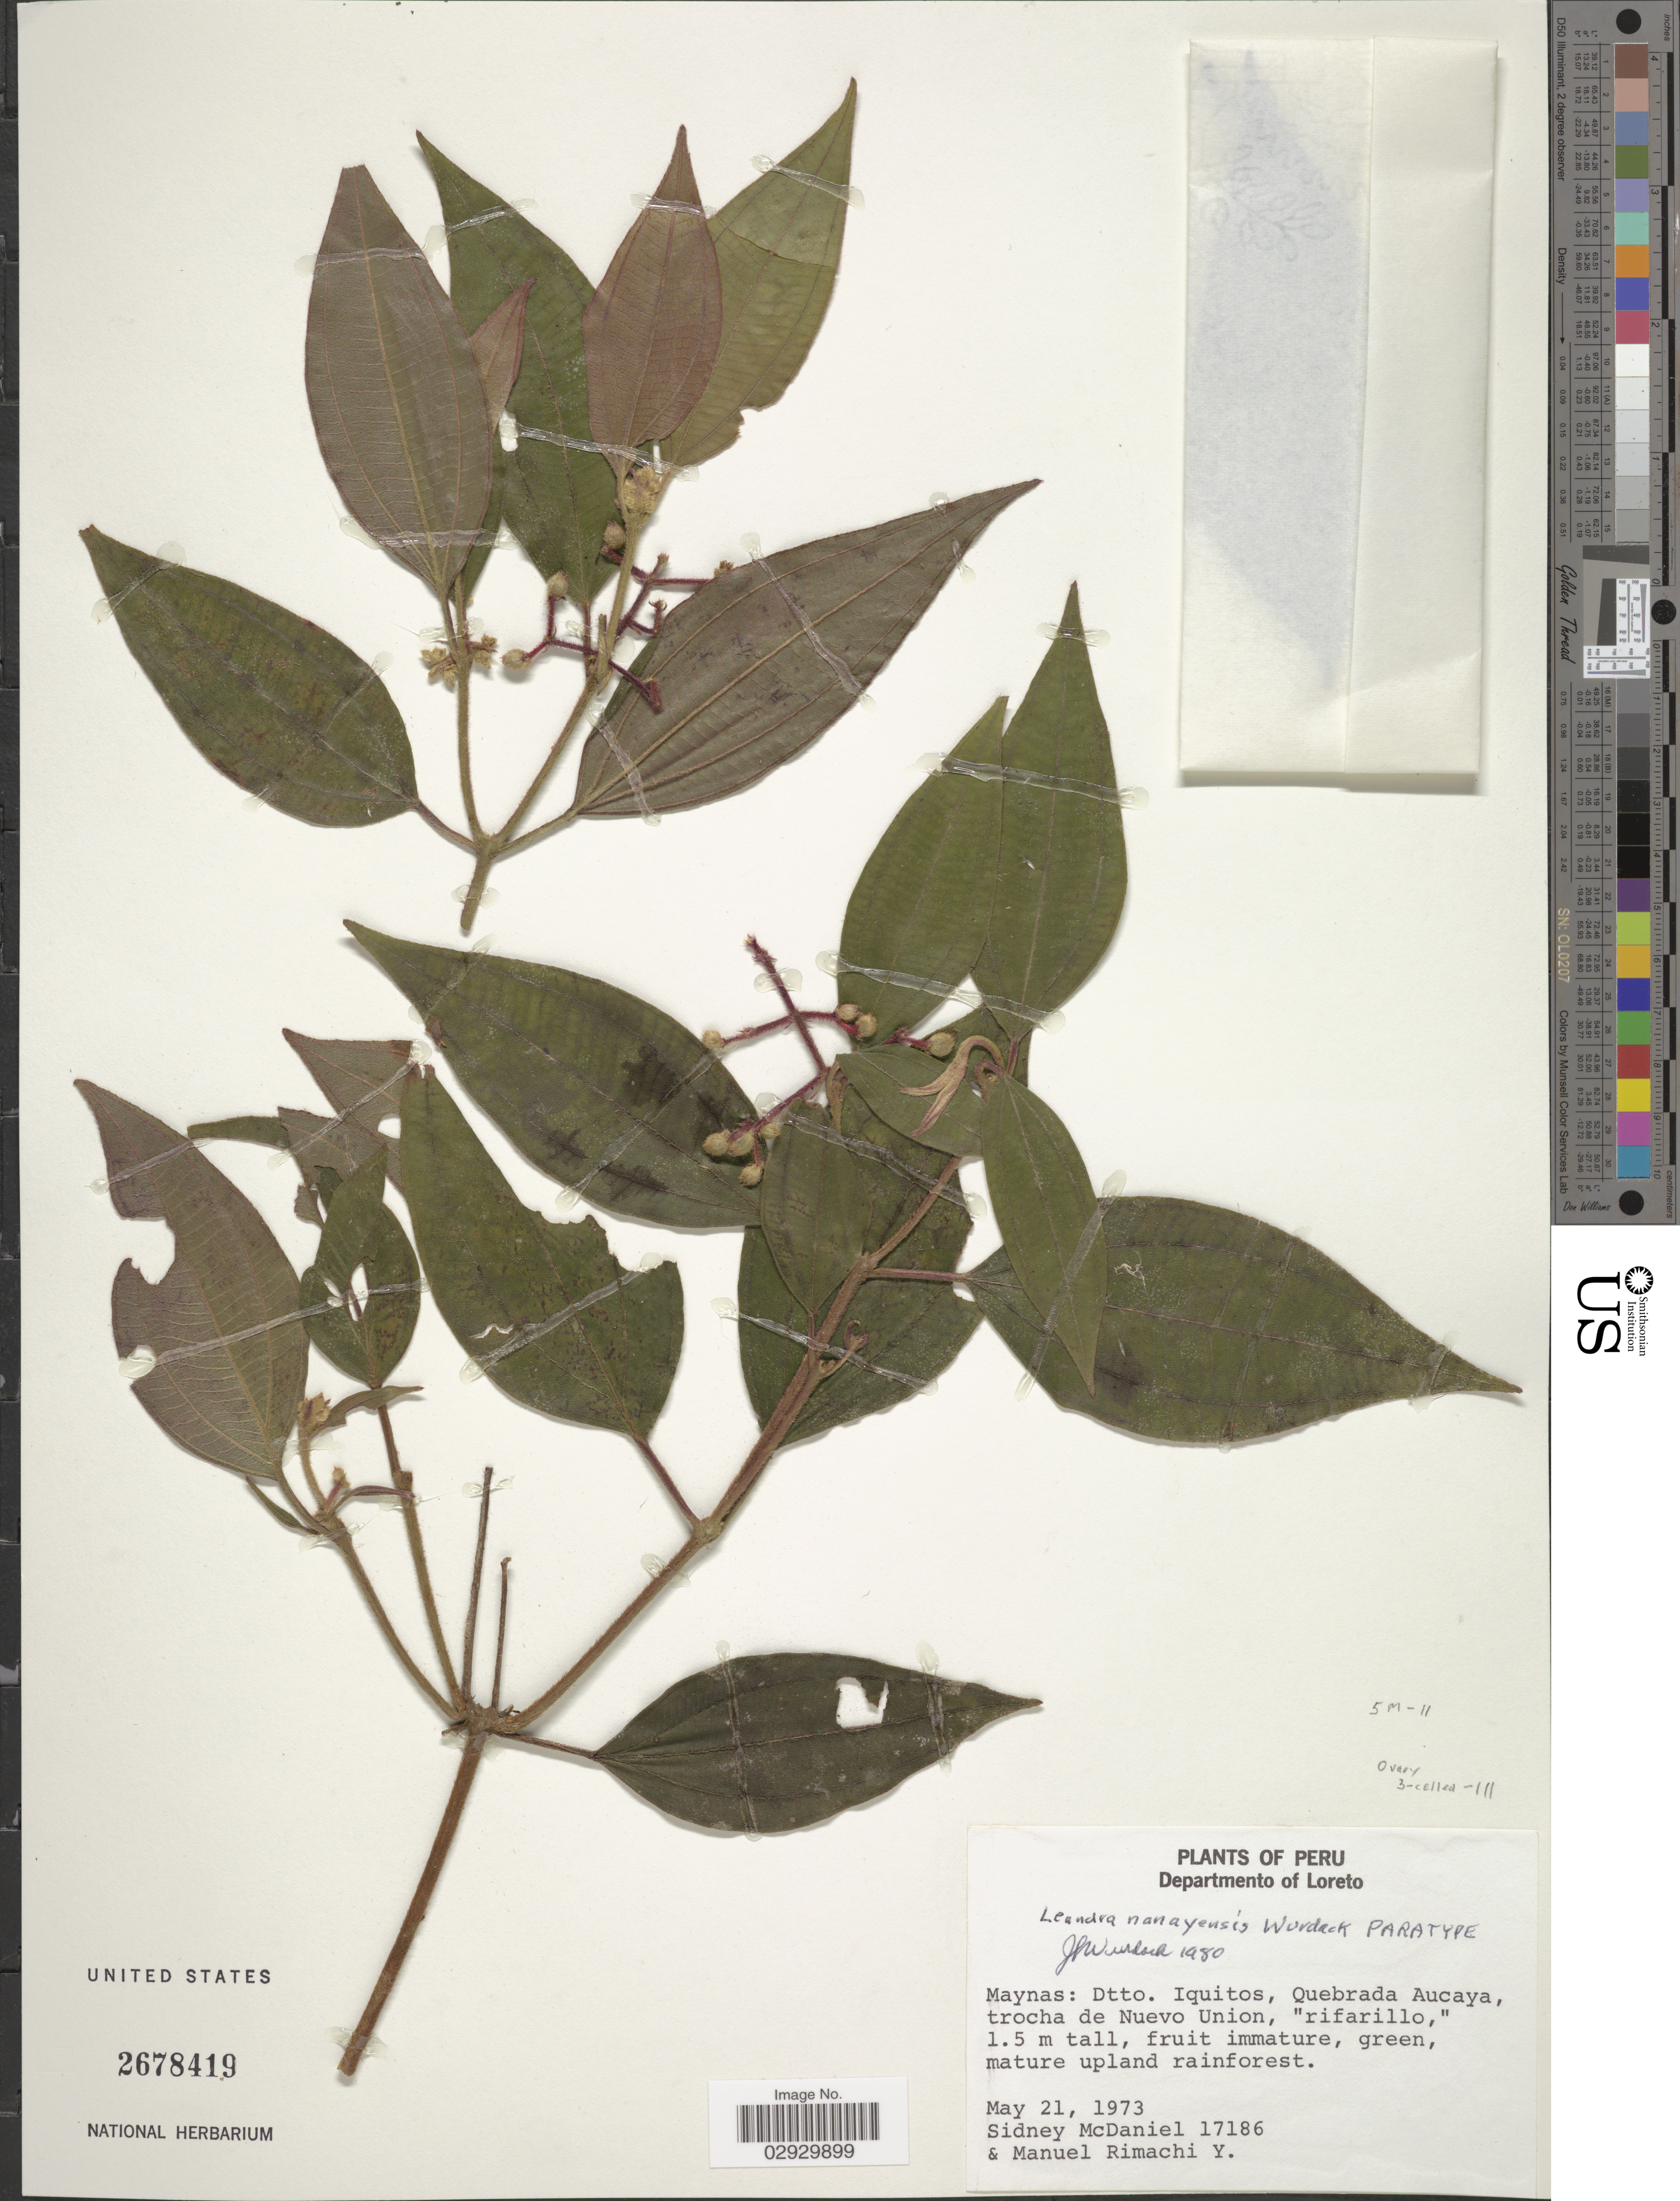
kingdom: Plantae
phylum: Tracheophyta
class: Magnoliopsida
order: Myrtales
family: Melastomataceae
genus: Leandra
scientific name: Leandra nanayensis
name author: Wurdack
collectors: S. McDaniel & M. Rimachi Y.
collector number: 17186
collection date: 1973-05-21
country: Peru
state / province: Loreto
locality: Departmento of Loreto. Maynas: Dtto. Iquitos, Quebrada Aucaya, trocha de Nuevo Union.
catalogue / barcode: US 2678419